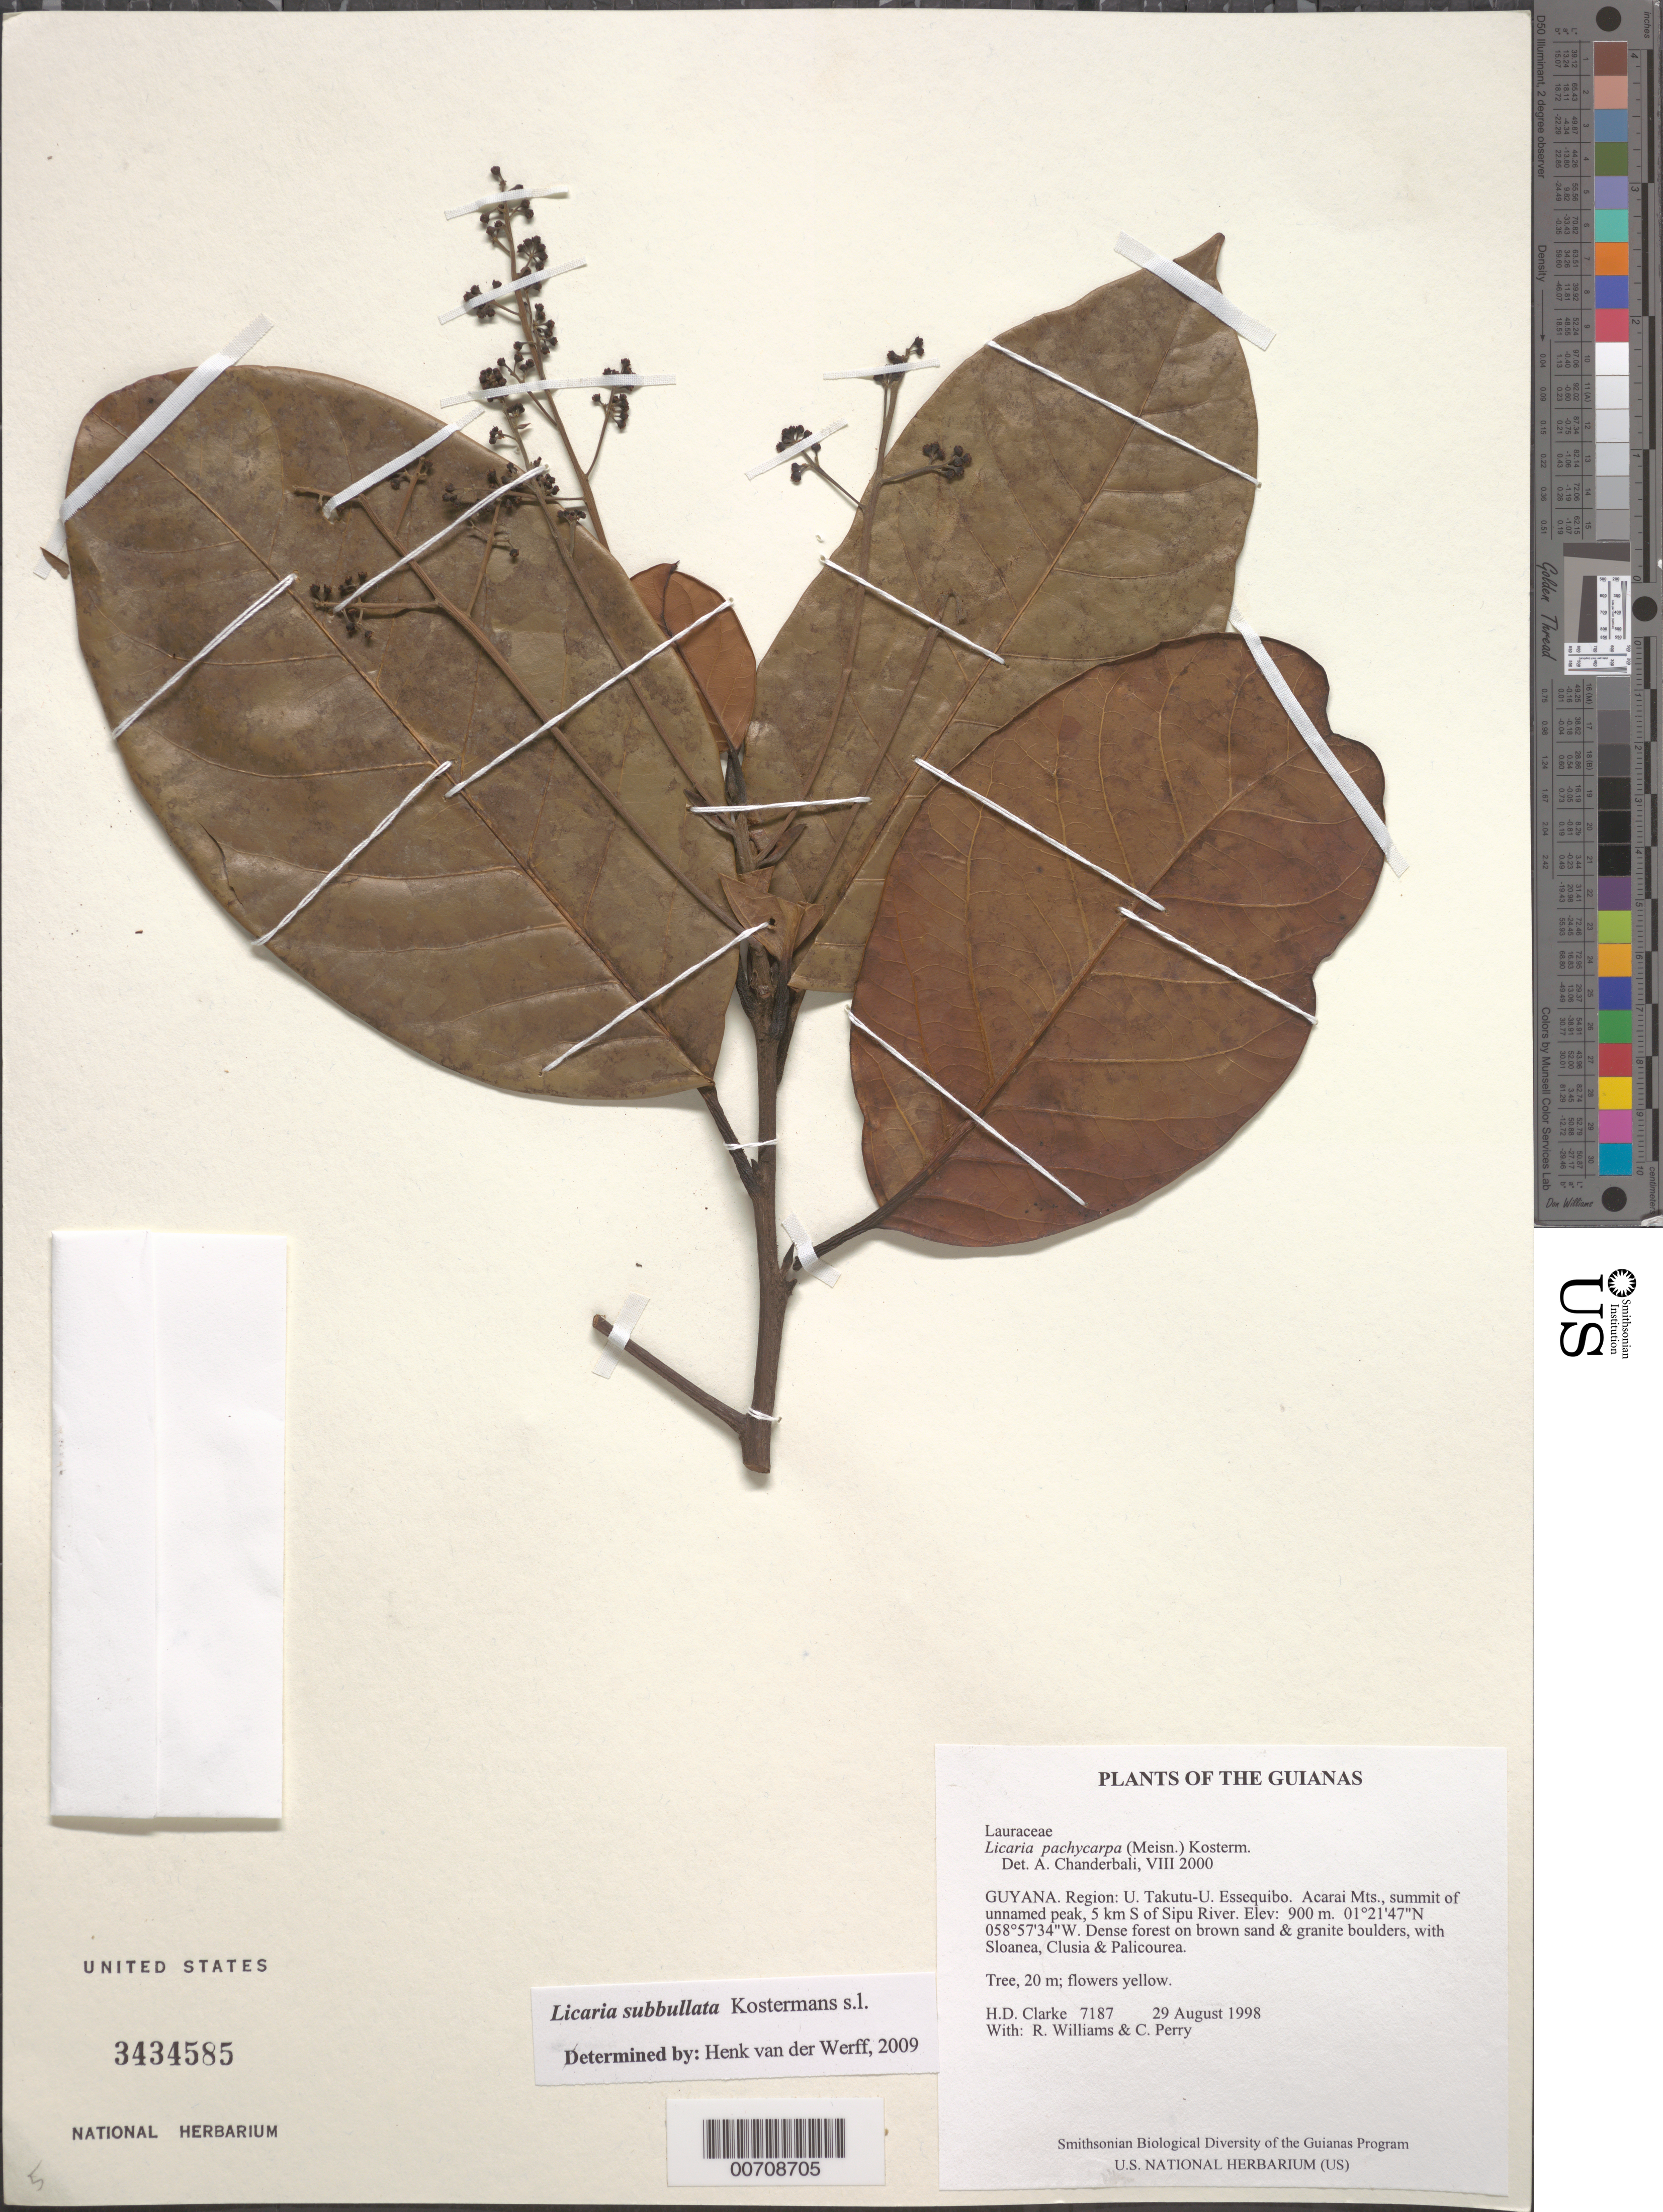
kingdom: Plantae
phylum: Tracheophyta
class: Magnoliopsida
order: Laurales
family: Lauraceae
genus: Licaria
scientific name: Licaria subbullata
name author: Kosterm.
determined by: van der Werff, H., (MO), Missouri Botanical Garden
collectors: H. D. Clarke, R. Williams & C. Perry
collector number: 7187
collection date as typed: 29 August 1998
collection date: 1998-08-29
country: Guyana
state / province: U. Takutu-U. Essequibo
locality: Acarai Mts., summit of unnamed peak, 5 km S of Sipu River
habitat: Dense forest on brown sand & granite boulders, with Sloanea, Clusia & Palicourea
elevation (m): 900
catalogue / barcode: US 3434585